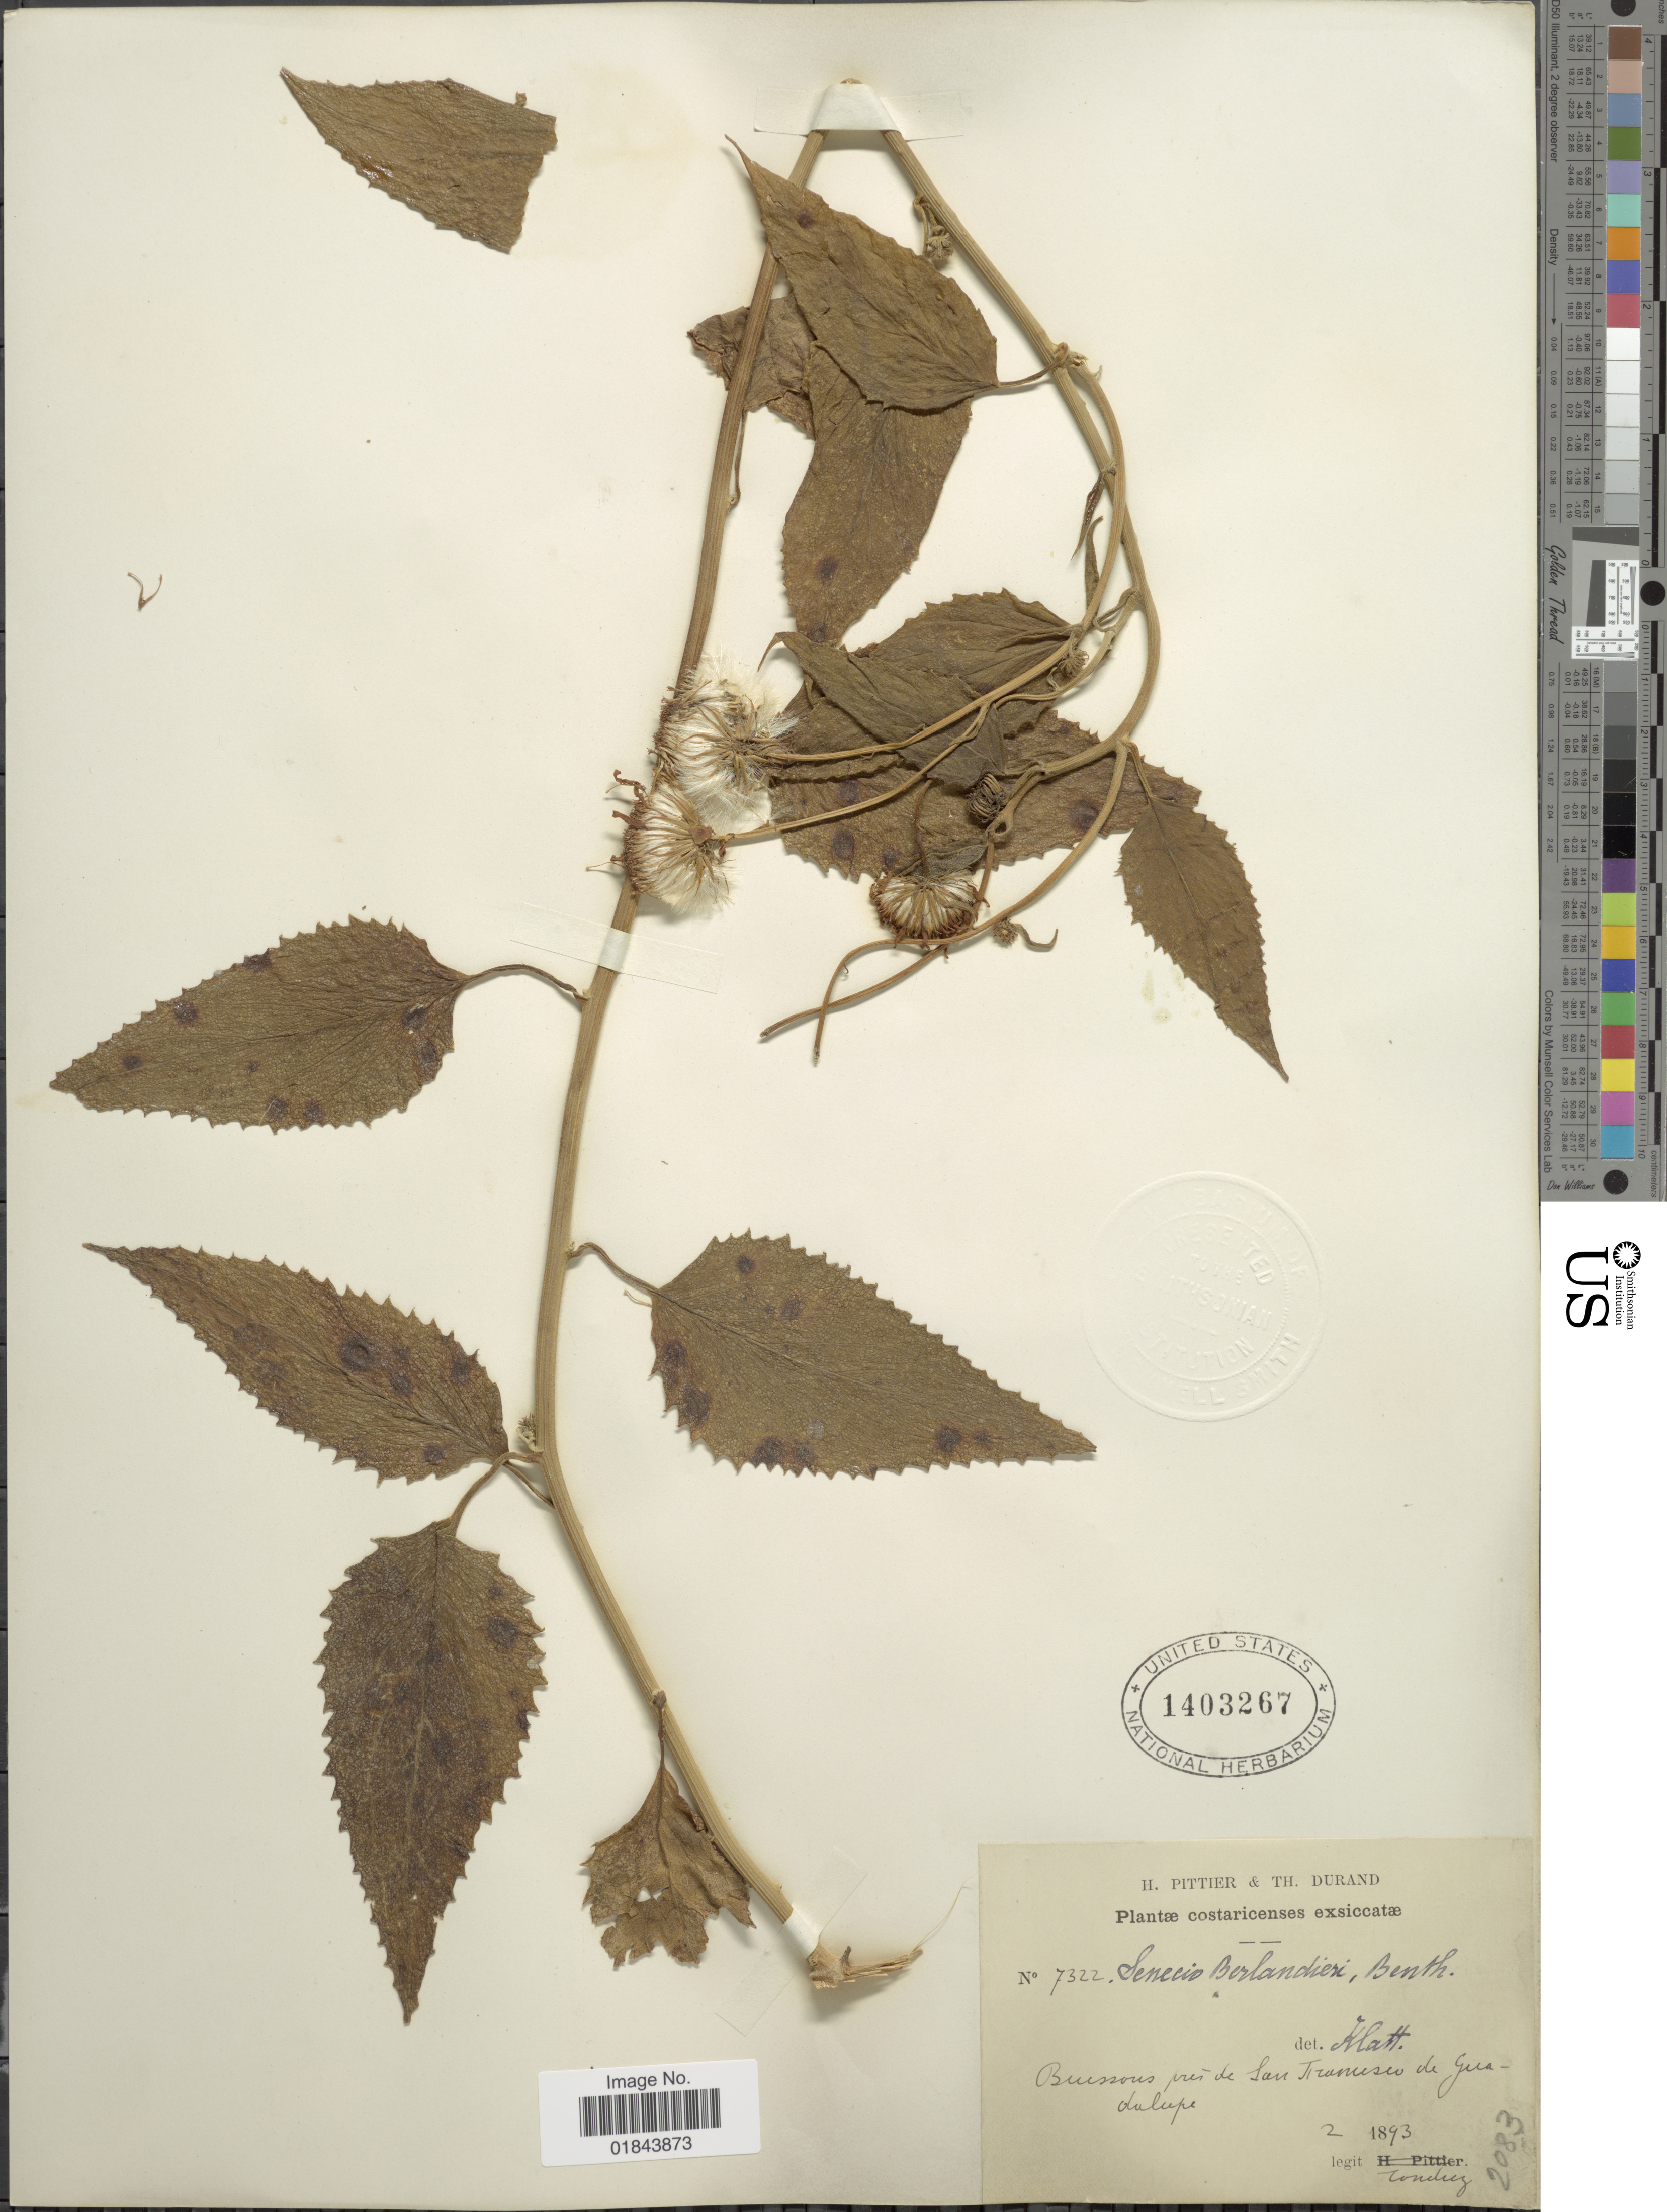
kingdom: Plantae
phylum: Tracheophyta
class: Magnoliopsida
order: Asterales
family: Asteraceae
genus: Pseudogynoxys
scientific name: Pseudogynoxys cummingii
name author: (Benth.) H. Rob. & Cuatrec.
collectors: A. Tonduz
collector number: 7322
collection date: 1893-02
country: Costa Rica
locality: Buissous près de San Francisco de Guadalupe.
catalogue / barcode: US 1403267